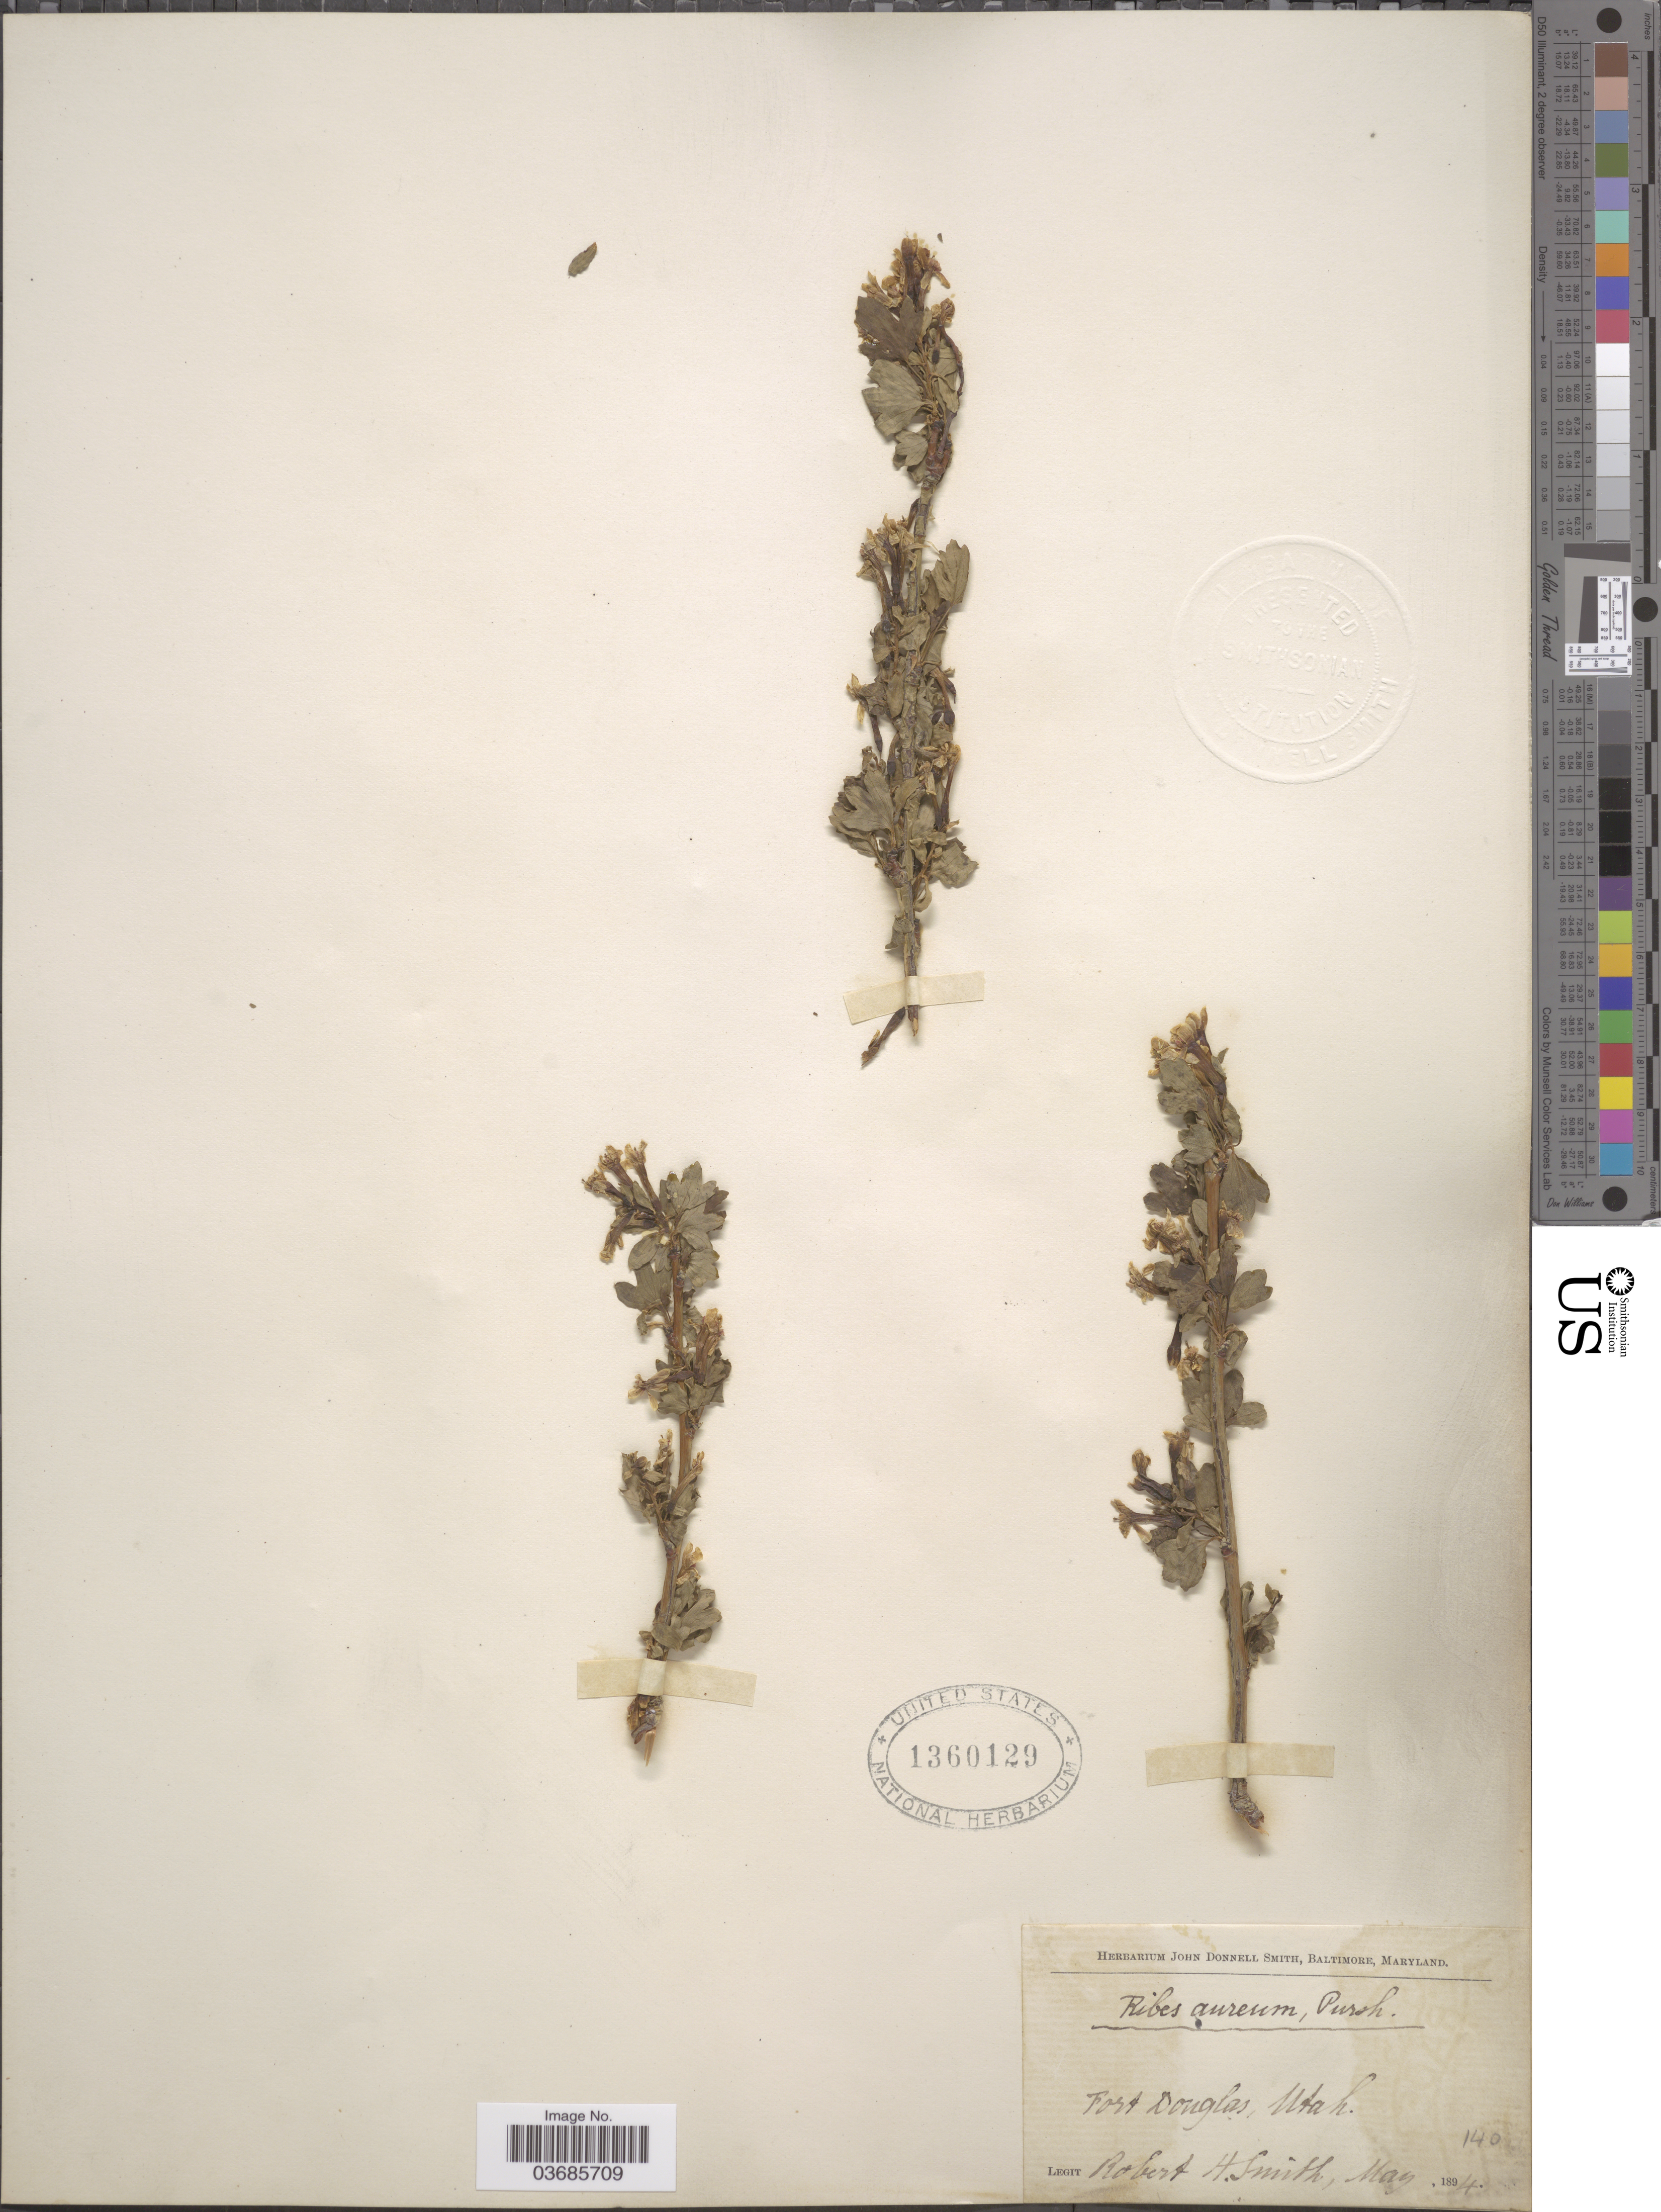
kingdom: Plantae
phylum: Tracheophyta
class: Magnoliopsida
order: Saxifragales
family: Grossulariaceae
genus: Ribes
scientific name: Ribes aureum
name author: Pursh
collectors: R. H. Smith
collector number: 140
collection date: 1894-05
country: United States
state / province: Utah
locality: Fort Douglas.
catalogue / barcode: US 1360129